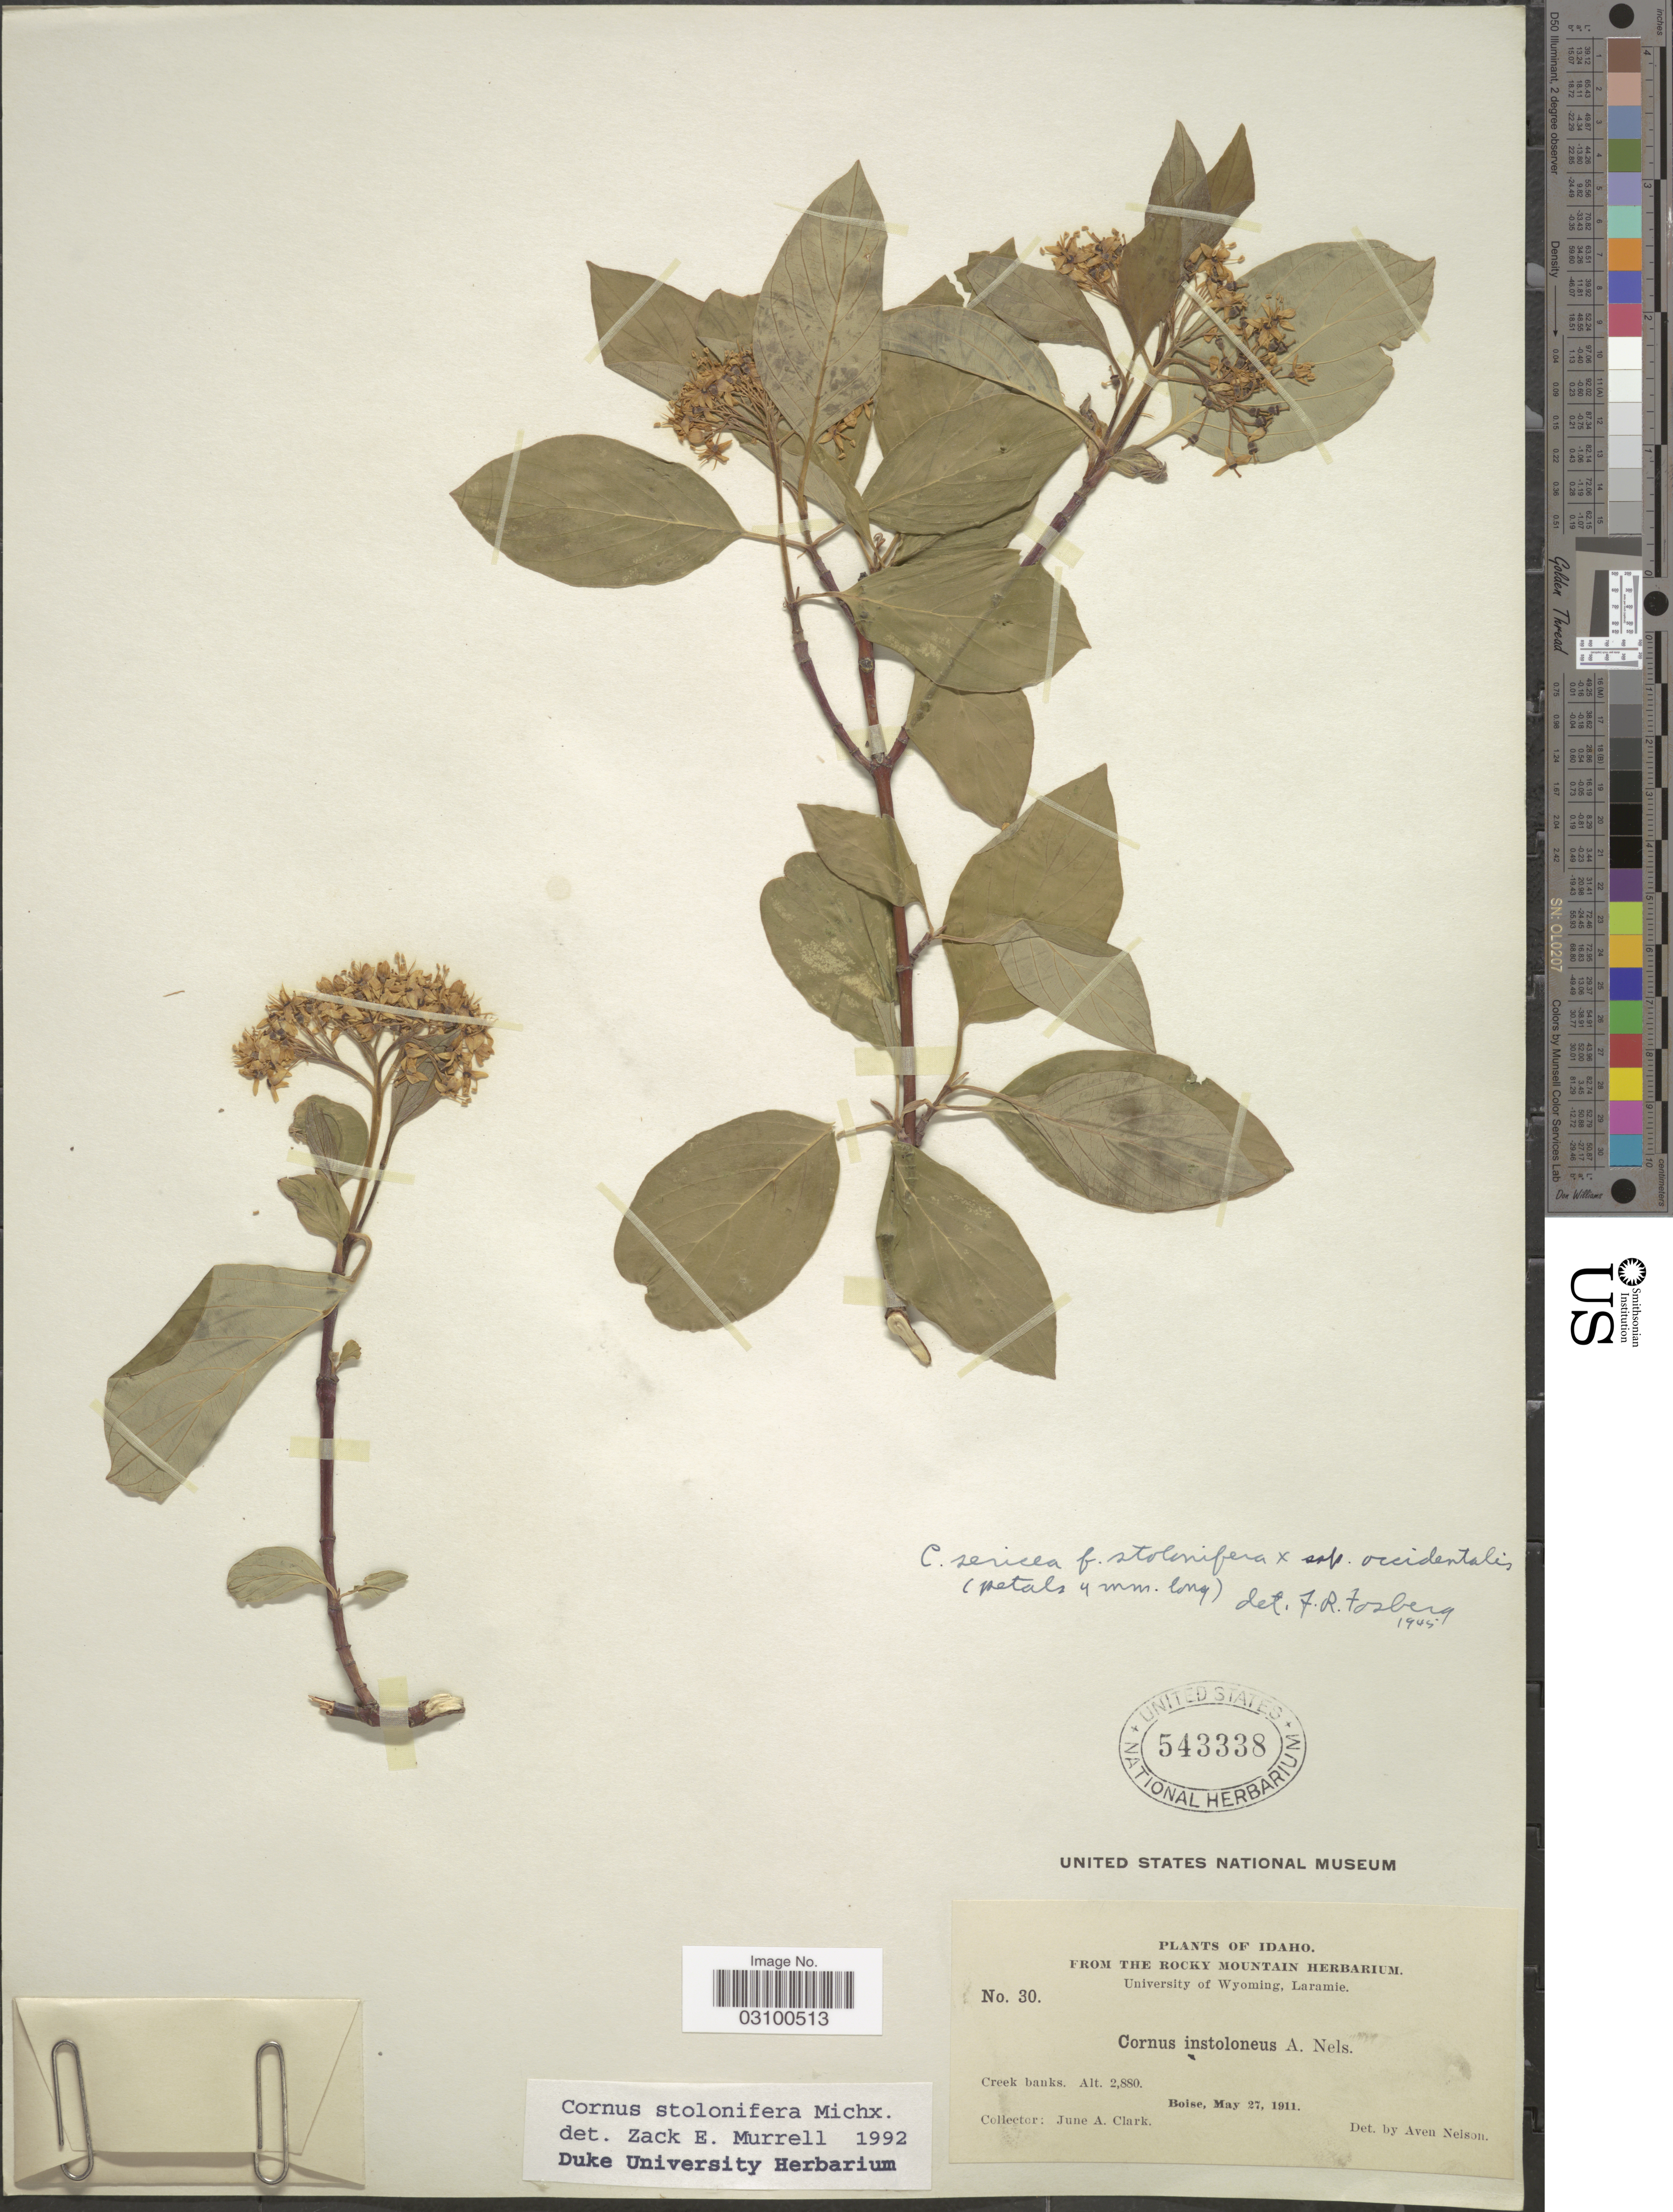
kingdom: Plantae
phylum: Tracheophyta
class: Magnoliopsida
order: Cornales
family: Cornaceae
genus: Cornus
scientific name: Cornus sericea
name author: L.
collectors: J. A. Clark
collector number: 30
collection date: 1911-05-27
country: United States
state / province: Idaho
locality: Creek banks. Boise.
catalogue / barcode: US 543338